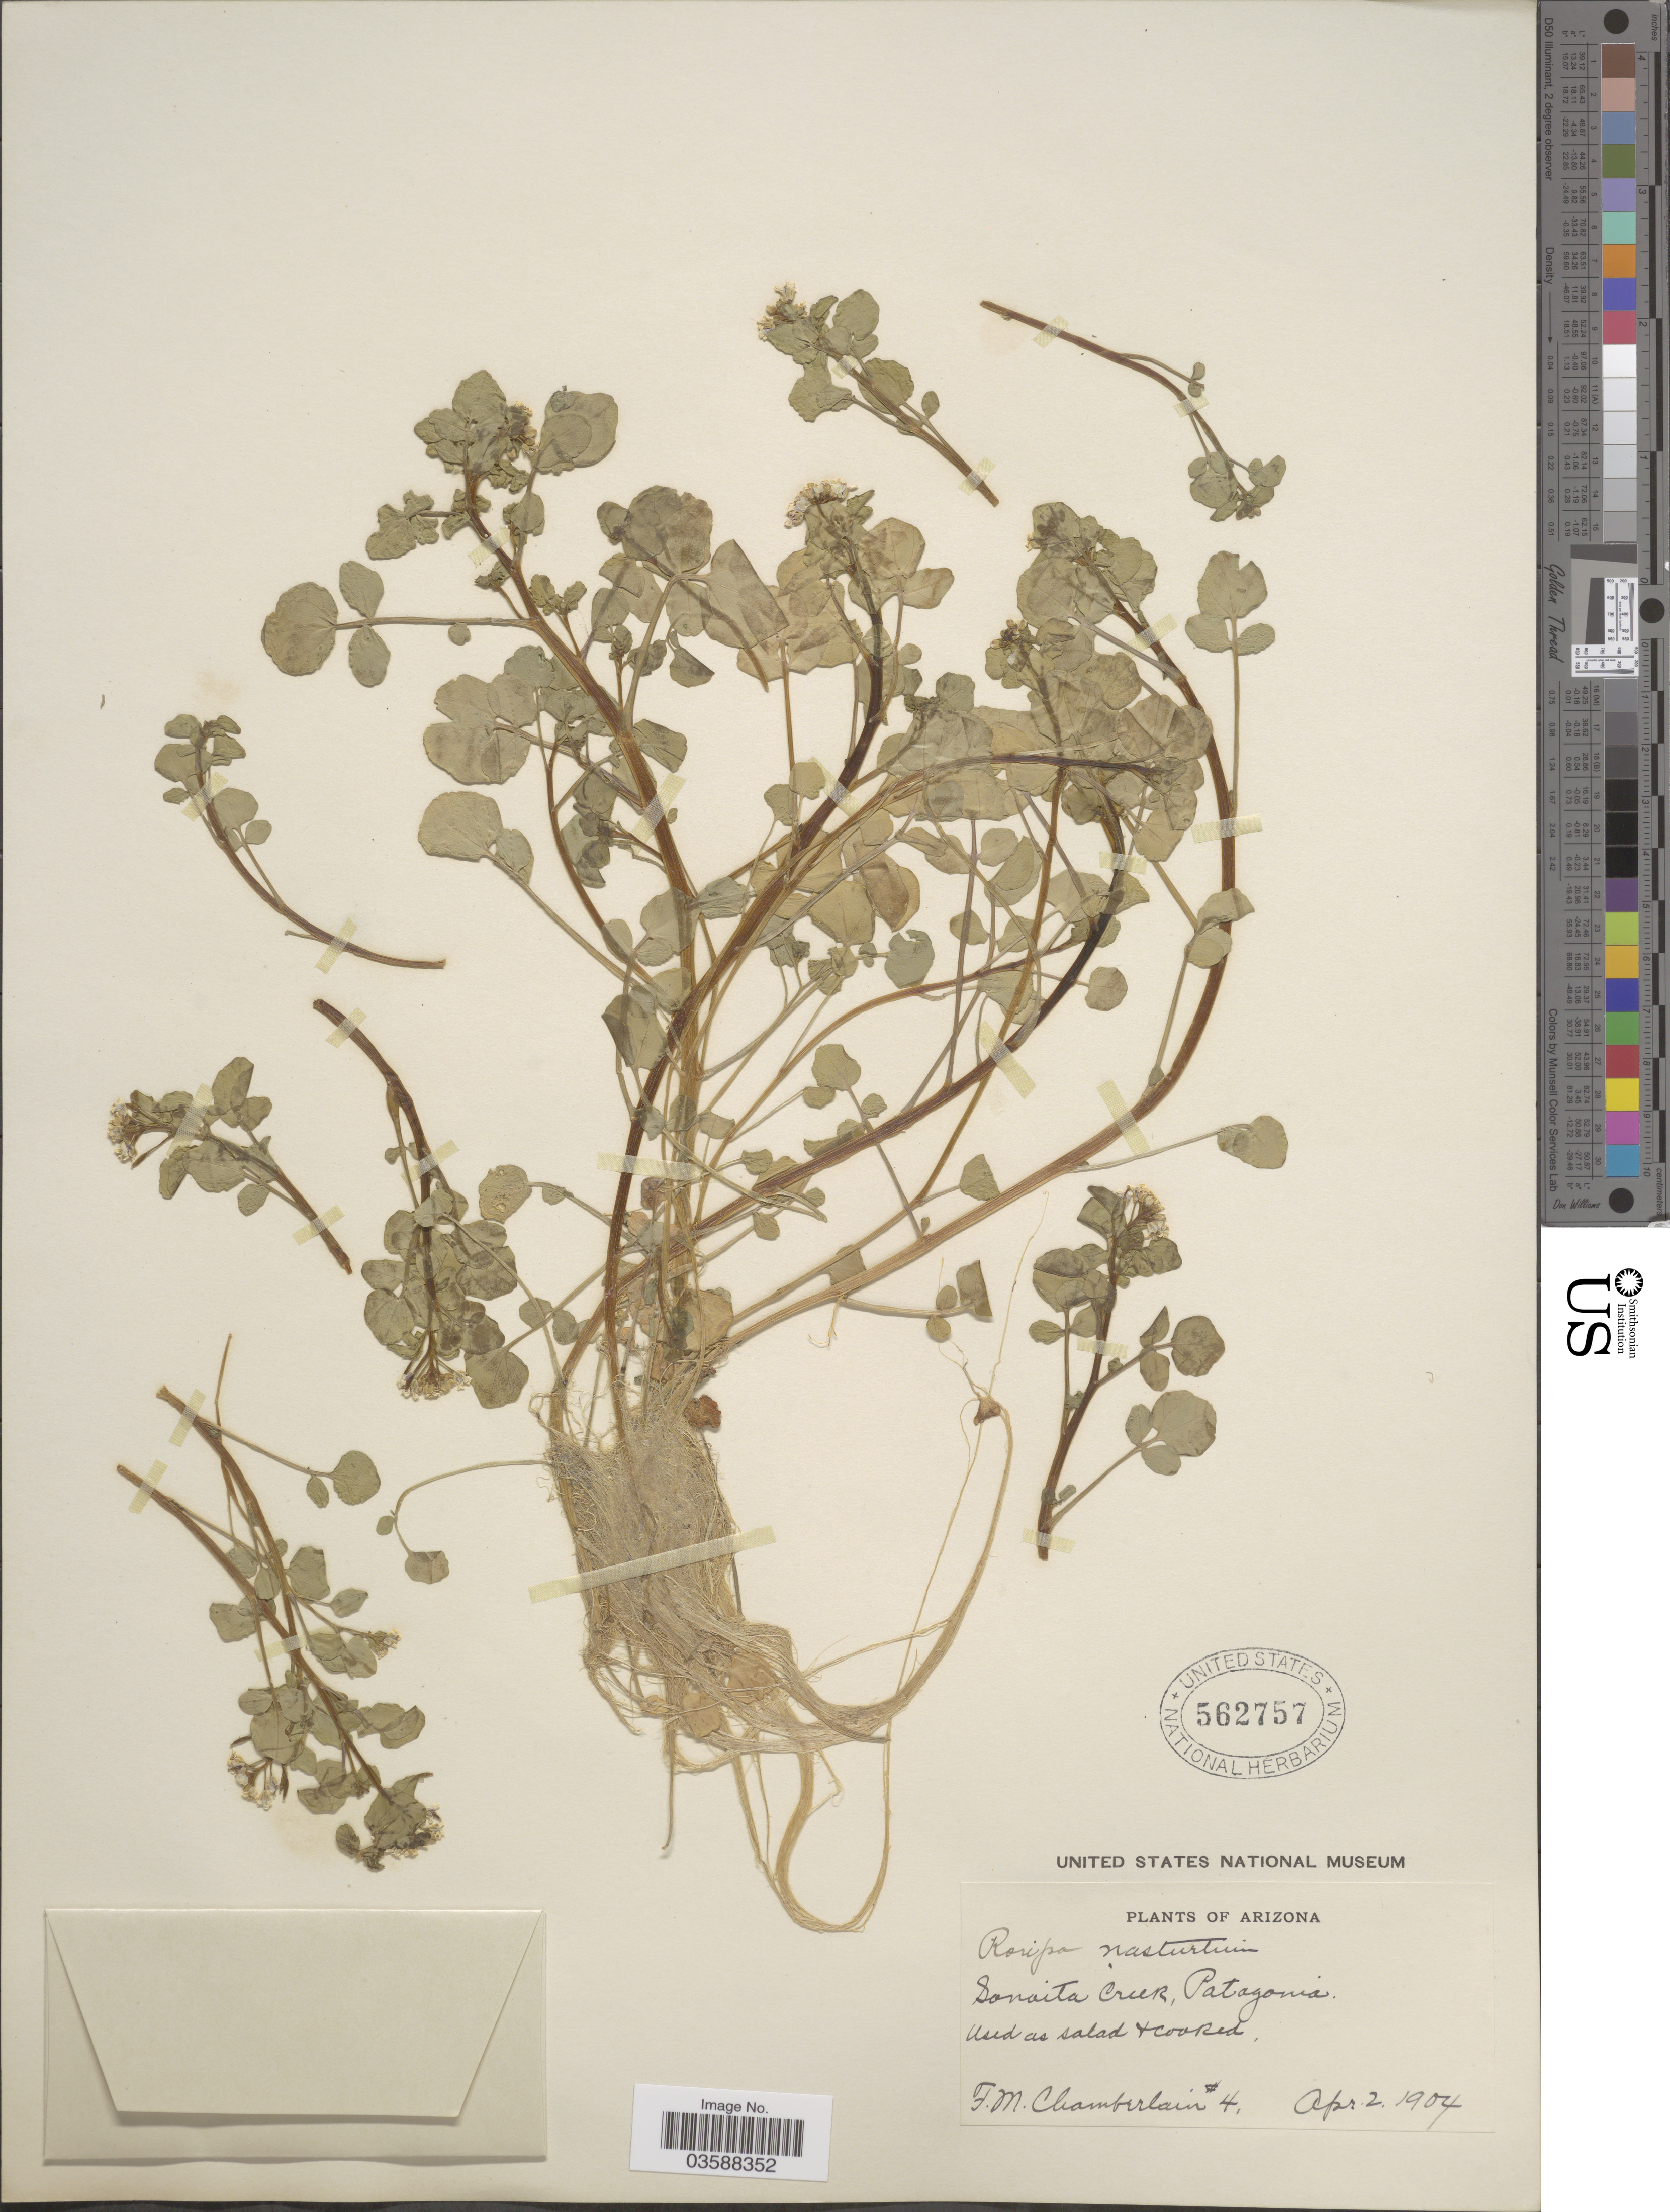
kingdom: Plantae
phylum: Tracheophyta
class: Magnoliopsida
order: Brassicales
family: Brassicaceae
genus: Nasturtium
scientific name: Nasturtium officinale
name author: R. Br.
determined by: Strong, M. T., (US), Smithsonian Institution - National Museum of Natural History (UNITED STATES)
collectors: F. Chamberlain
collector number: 4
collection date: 1904-04-02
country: United States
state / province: Arizona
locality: Sonaita Creek, Patagonia.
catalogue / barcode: US 562757